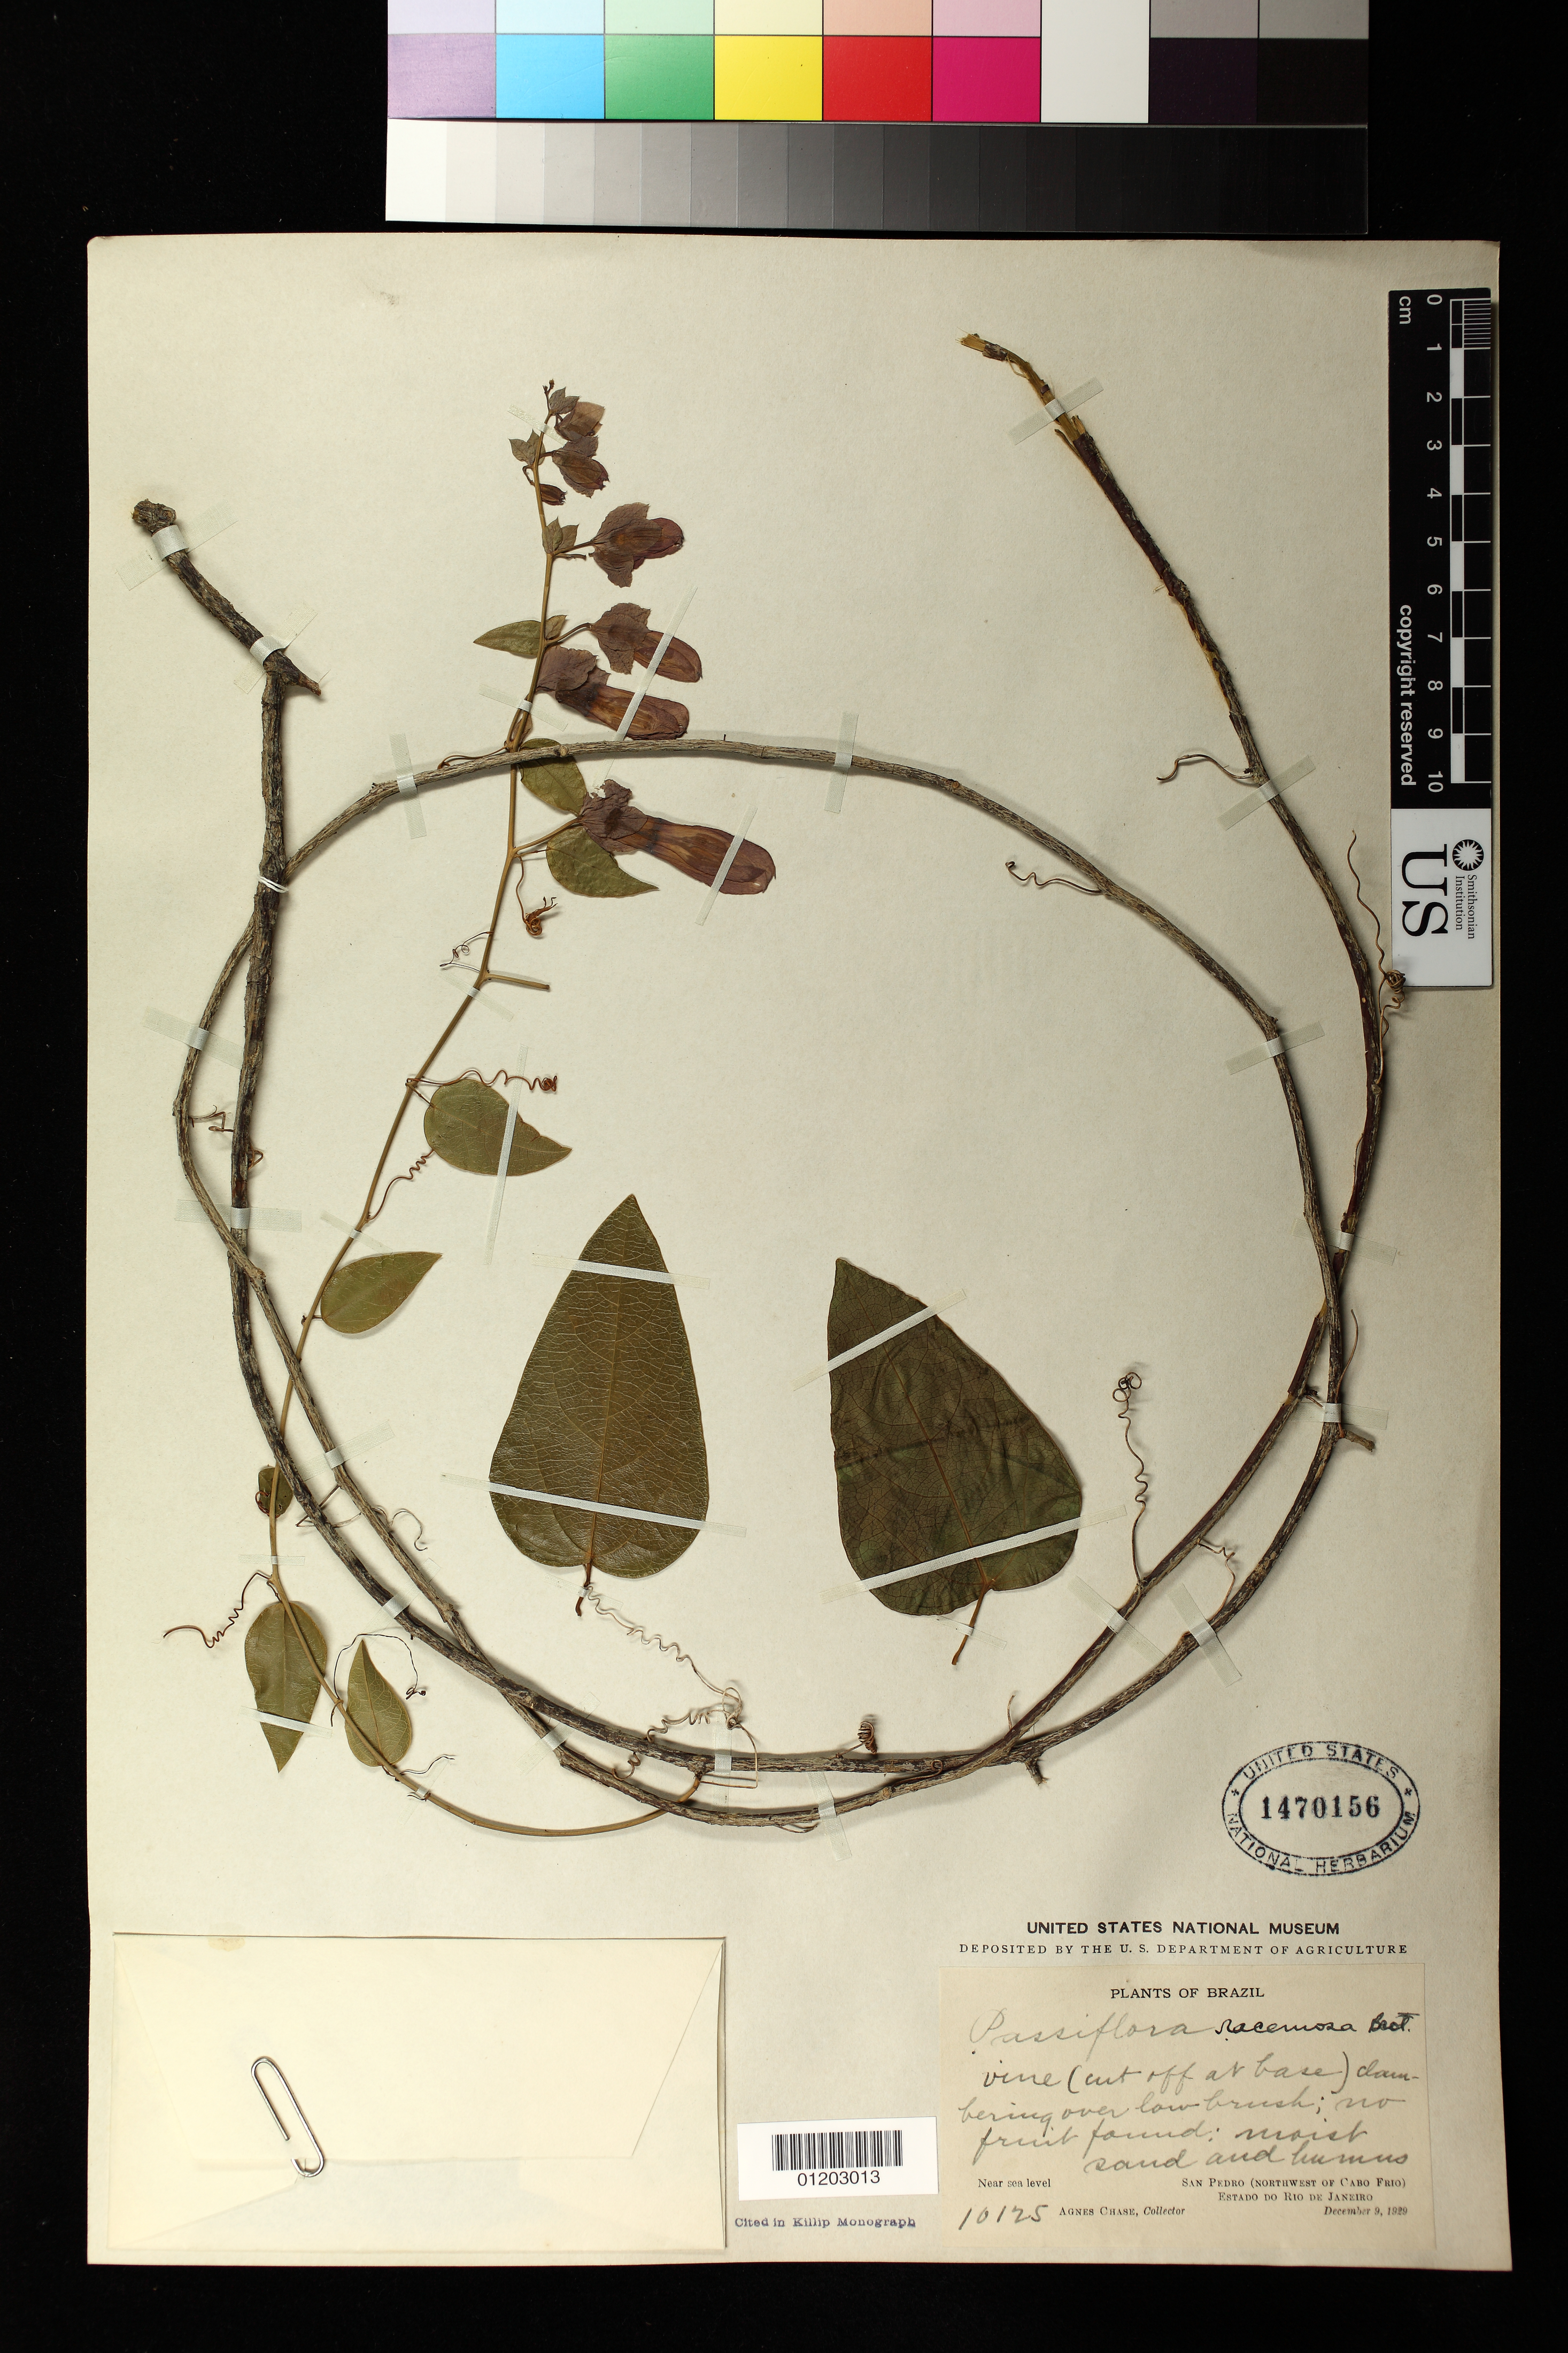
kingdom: Plantae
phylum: Tracheophyta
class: Magnoliopsida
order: Malpighiales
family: Passifloraceae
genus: Passiflora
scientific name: Passiflora racemosa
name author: Brot.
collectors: A. Chase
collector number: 10125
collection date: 1929-12-09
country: Brazil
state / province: Rio de Janeiro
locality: Northwest of Cabo Frio, San Pedro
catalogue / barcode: US 1470156